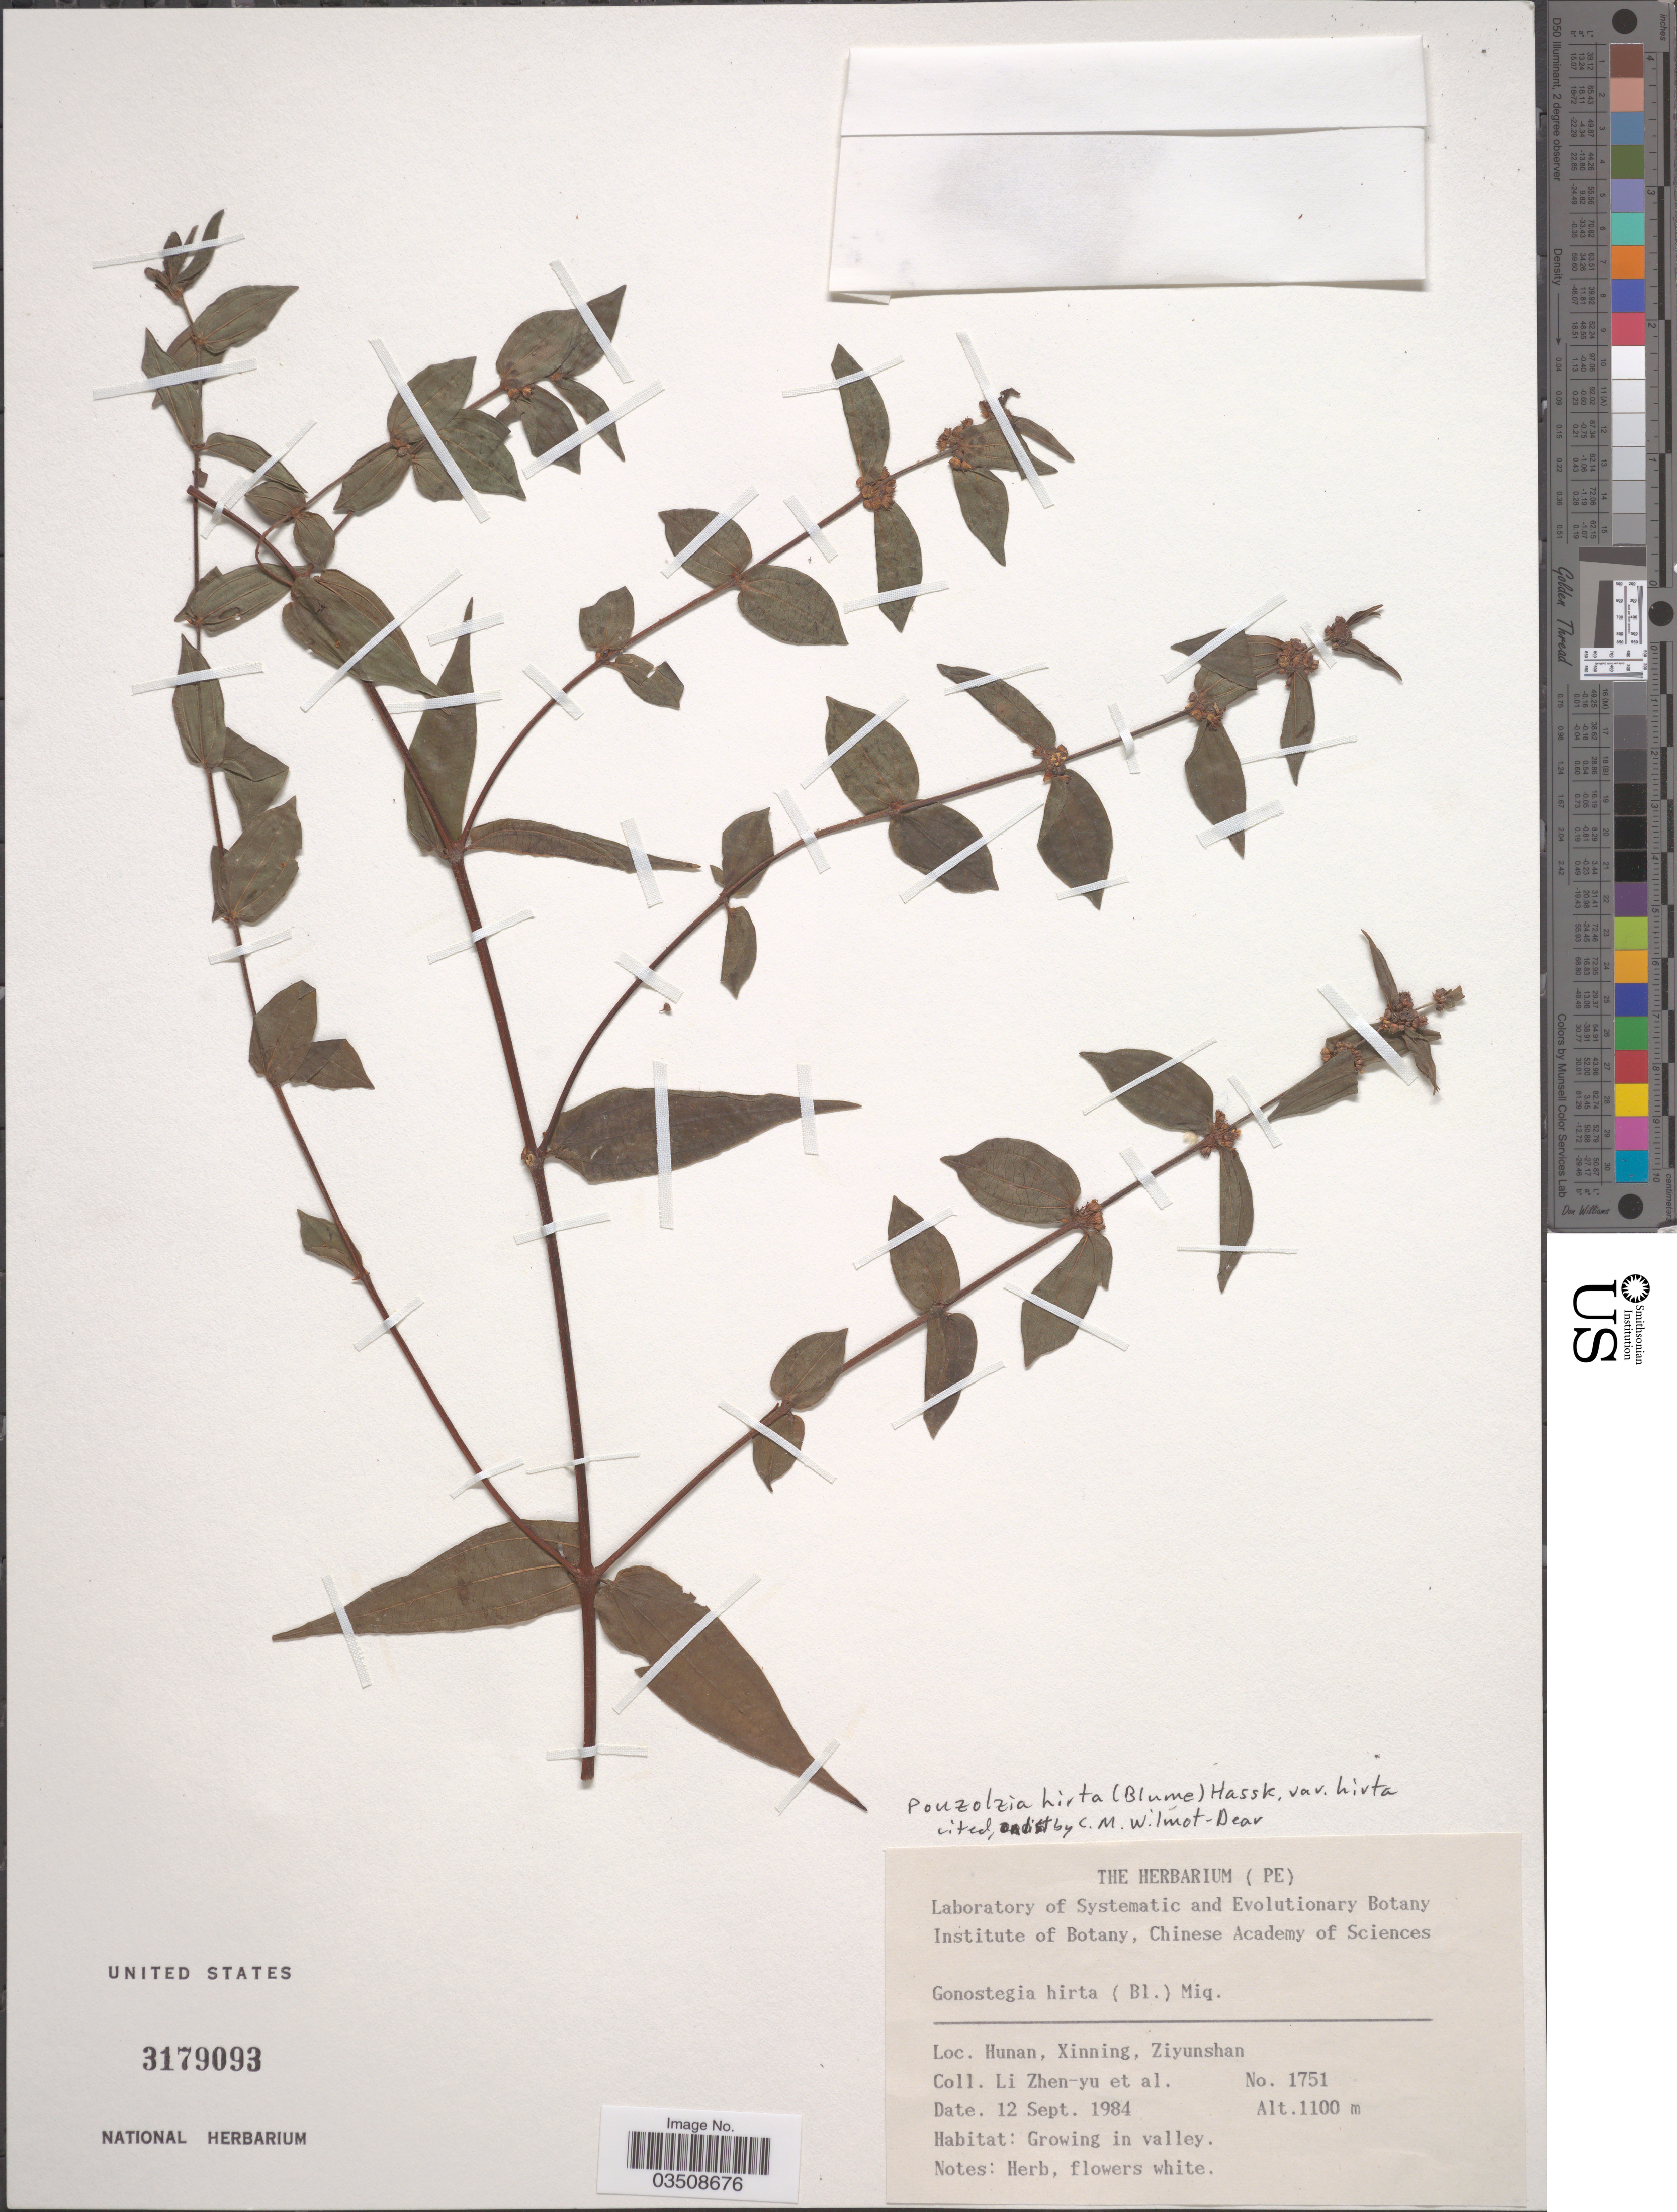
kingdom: Plantae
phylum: Tracheophyta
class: Magnoliopsida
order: Rosales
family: Urticaceae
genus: Gonostegia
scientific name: Gonostegia triandra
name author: (Blume) Miq.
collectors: Z. Y. Li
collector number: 1751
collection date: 1984-09-12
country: China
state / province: Hunan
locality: Xinning, Ziyunshan.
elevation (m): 1100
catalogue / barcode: US 3179093